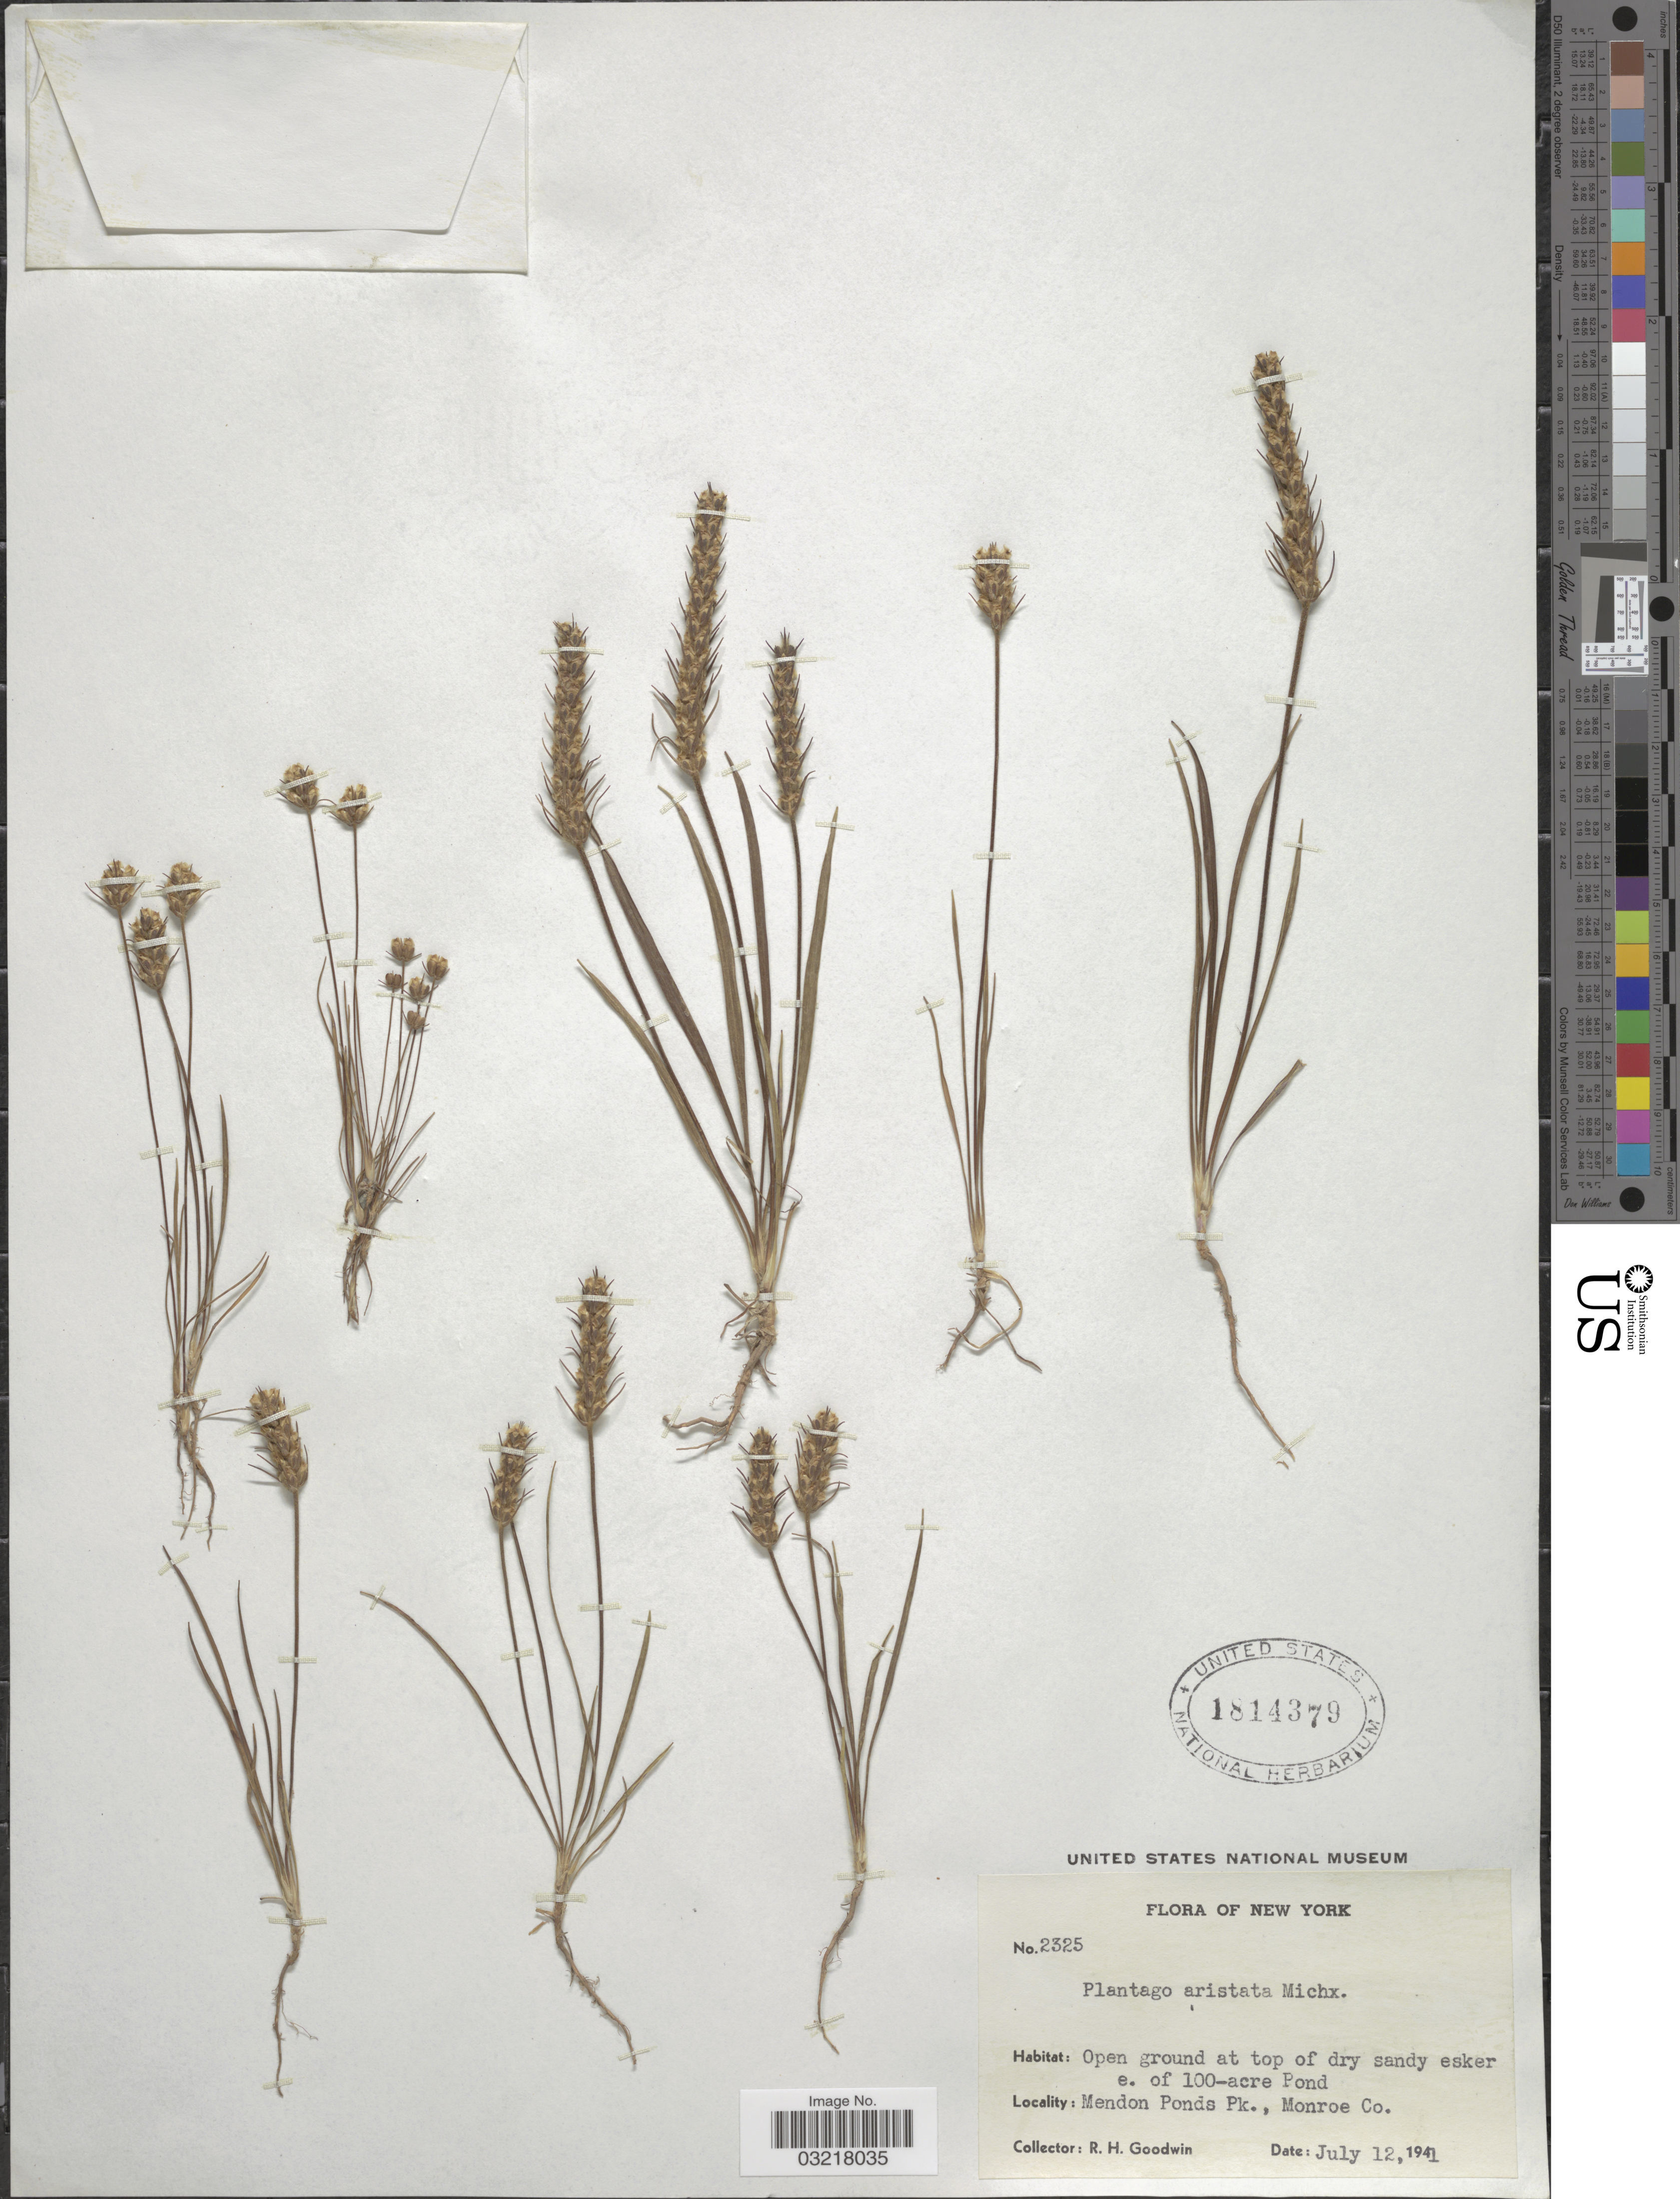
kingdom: Plantae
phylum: Tracheophyta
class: Magnoliopsida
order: Lamiales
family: Plantaginaceae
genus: Plantago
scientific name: Plantago aristata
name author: Michx.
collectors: R. Goodwin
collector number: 2325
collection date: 1941-07-12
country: United States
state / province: New York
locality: E. of 100-acre Pond. Mendon Ponds Pk., Monroe Co.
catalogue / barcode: US 1814379